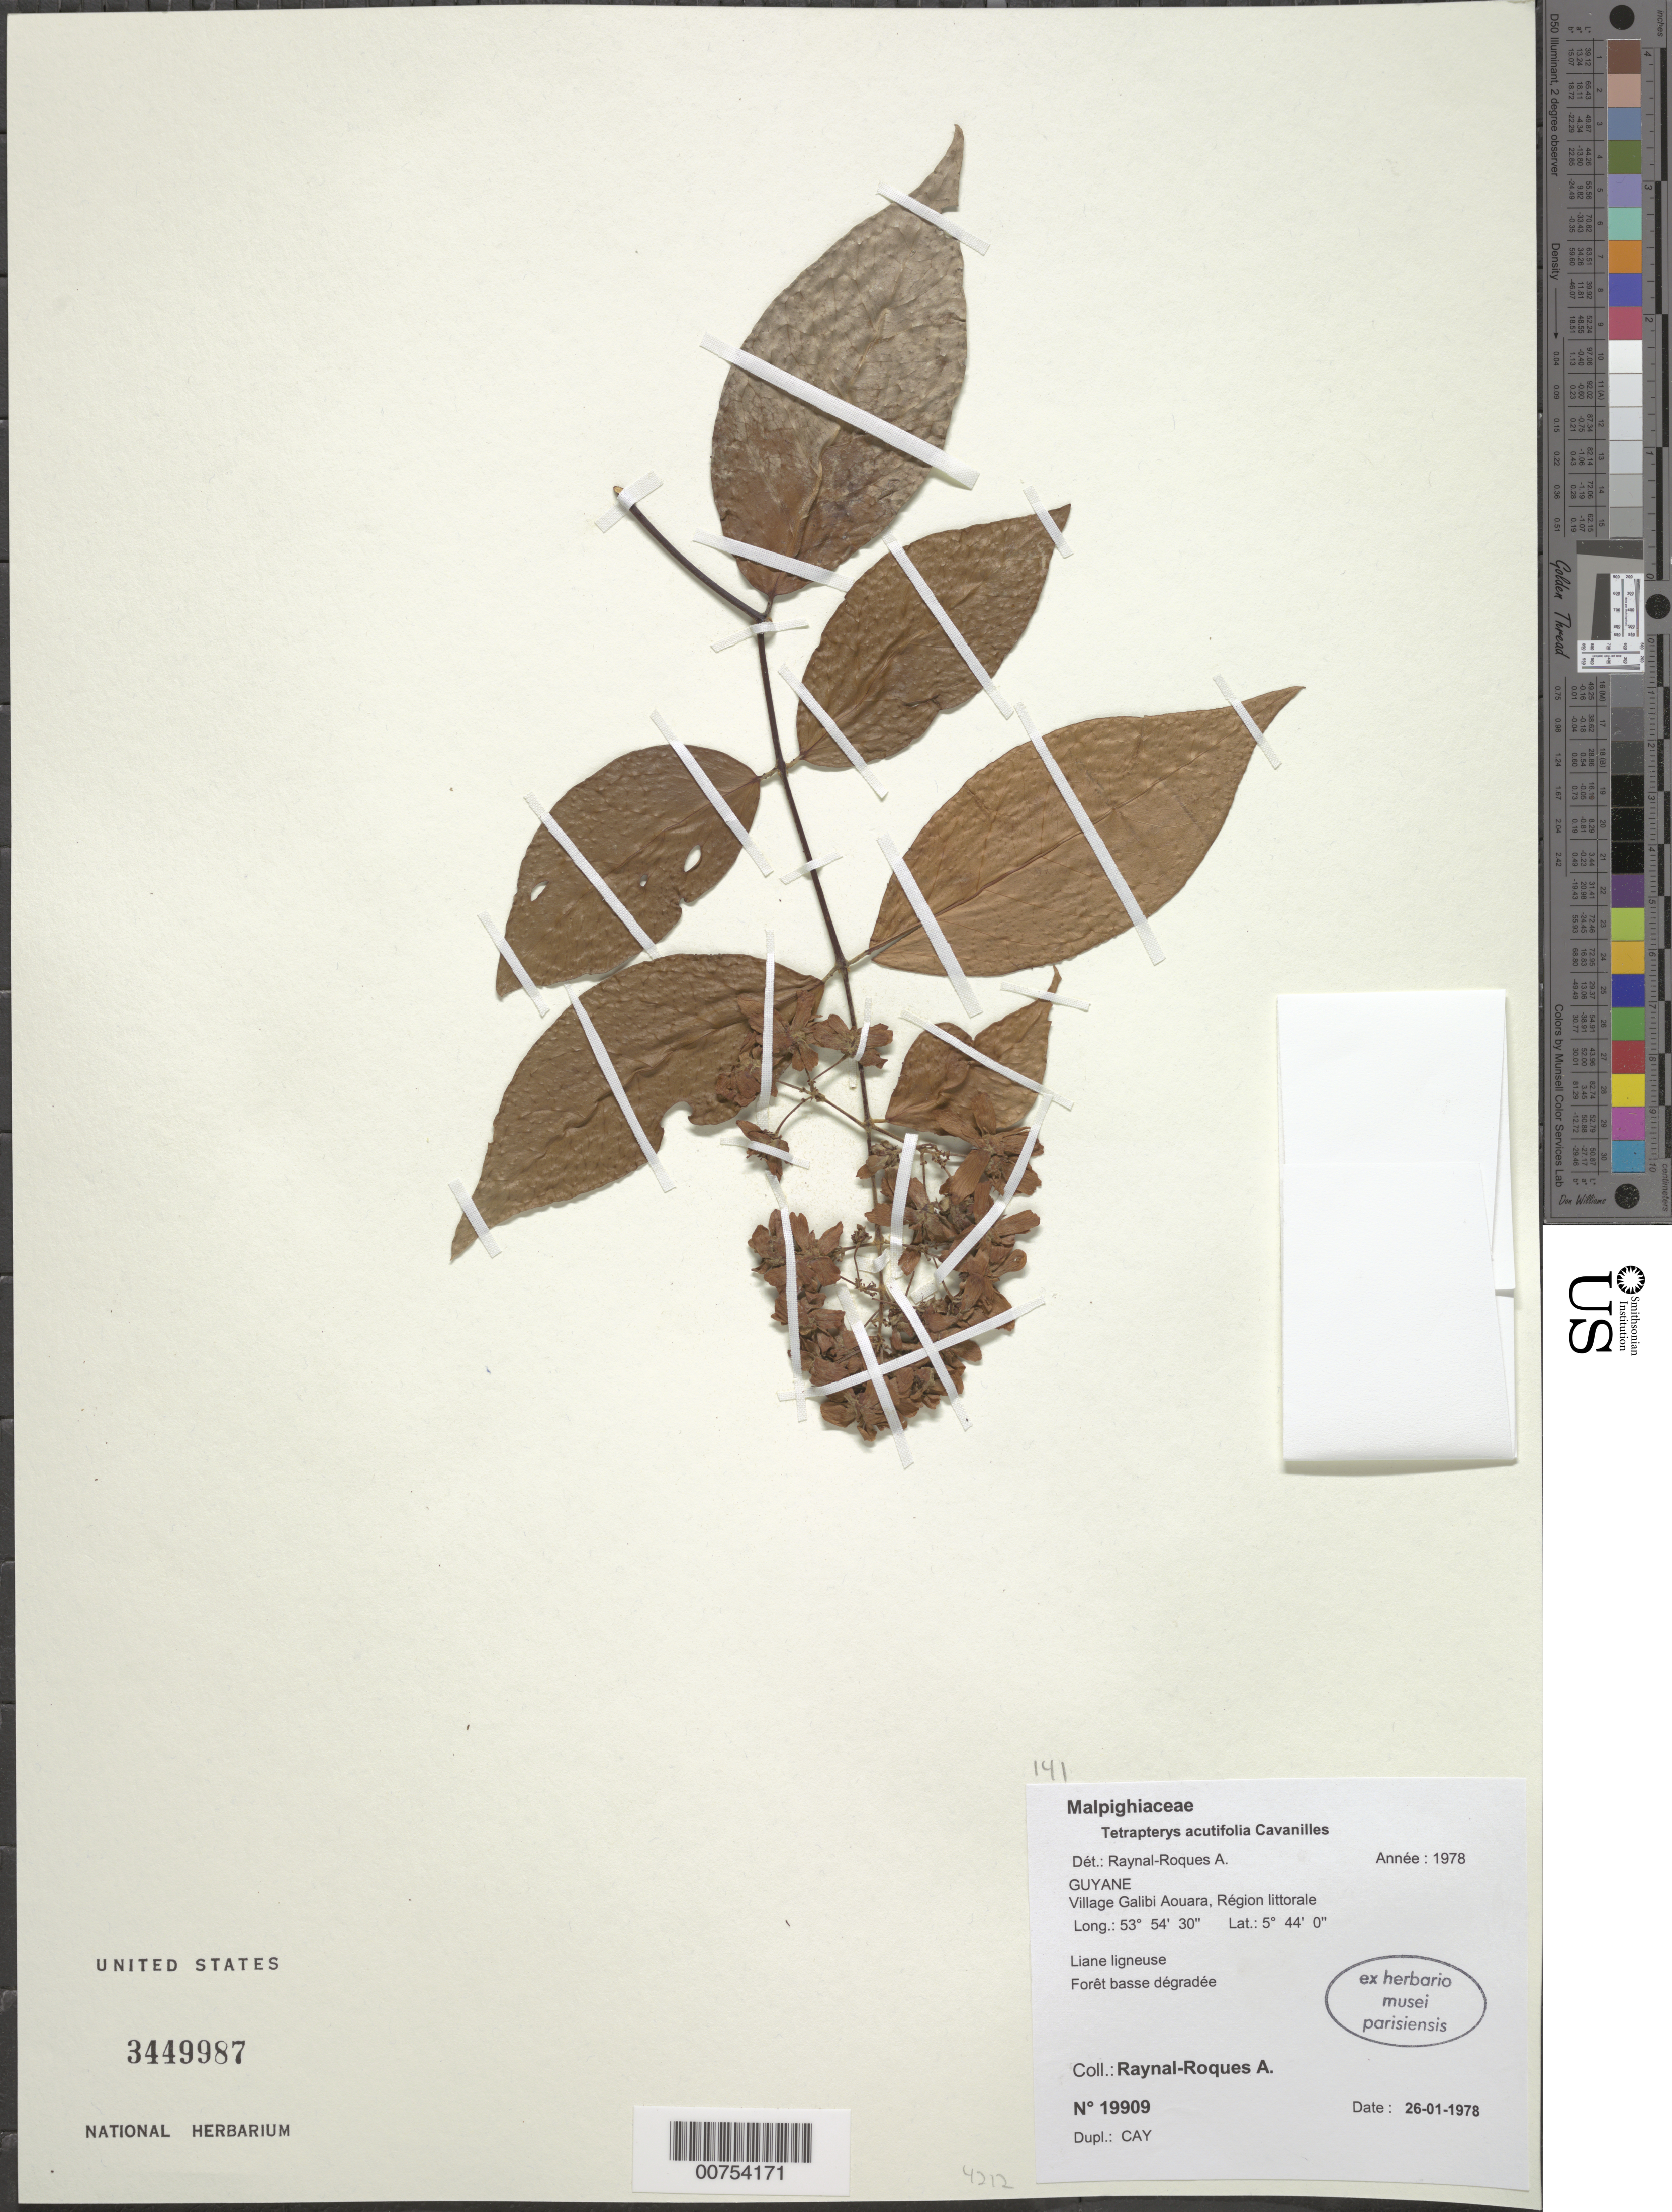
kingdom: Plantae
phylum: Tracheophyta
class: Magnoliopsida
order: Malpighiales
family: Malpighiaceae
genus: Tetrapterys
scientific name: Tetrapterys acutifolia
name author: Cav.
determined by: Raynal, A. M.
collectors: A. M. Raynal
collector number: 19909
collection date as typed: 26-Jan-78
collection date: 1978-01-26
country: French Guiana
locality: Village Galibi Aouara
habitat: Low disturbed forest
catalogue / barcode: US 3449987